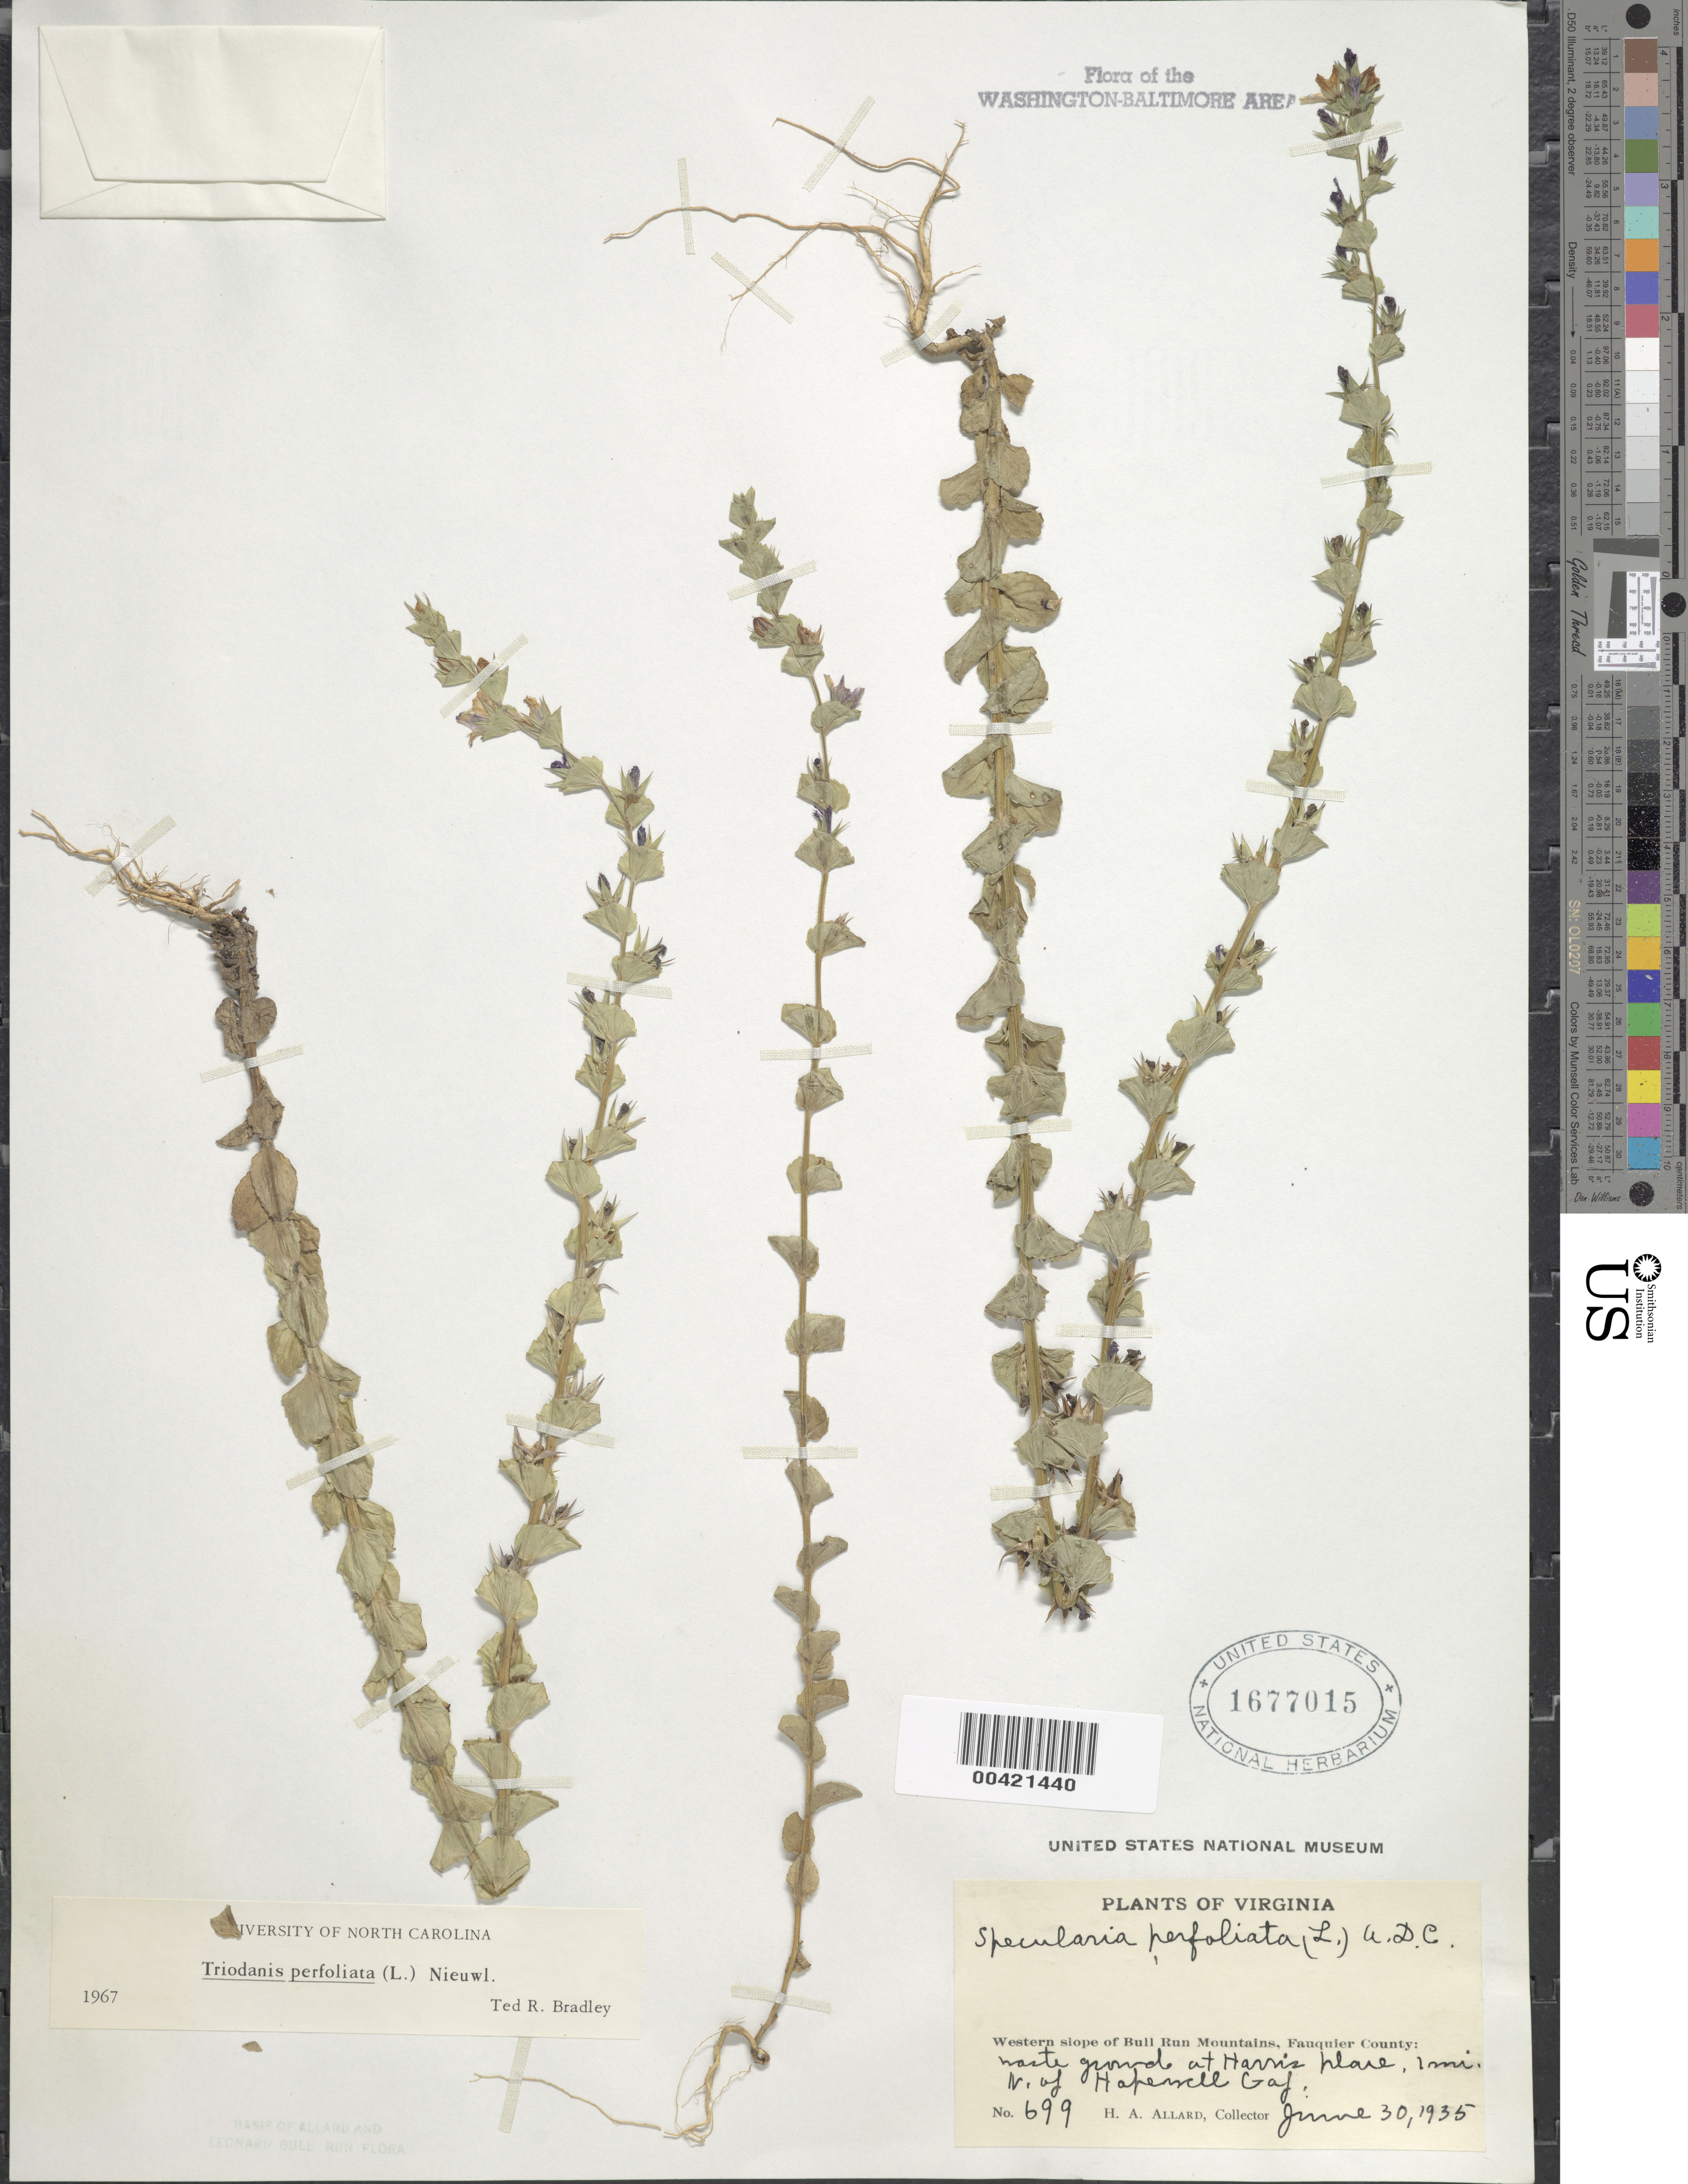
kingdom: Plantae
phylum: Tracheophyta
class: Magnoliopsida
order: Asterales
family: Campanulaceae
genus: Triodanis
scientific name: Triodanis perfoliata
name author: (L.) Nieuwl.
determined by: Bradley, T. R.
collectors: H. A. Allard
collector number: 699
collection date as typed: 30 Jun 1935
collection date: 1935-06-30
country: United States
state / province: Virginia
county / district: Fauquier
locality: Western slope of Bull Run Mts, Harris place 1 mi. N of Hapernell Gap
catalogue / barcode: US 1677015